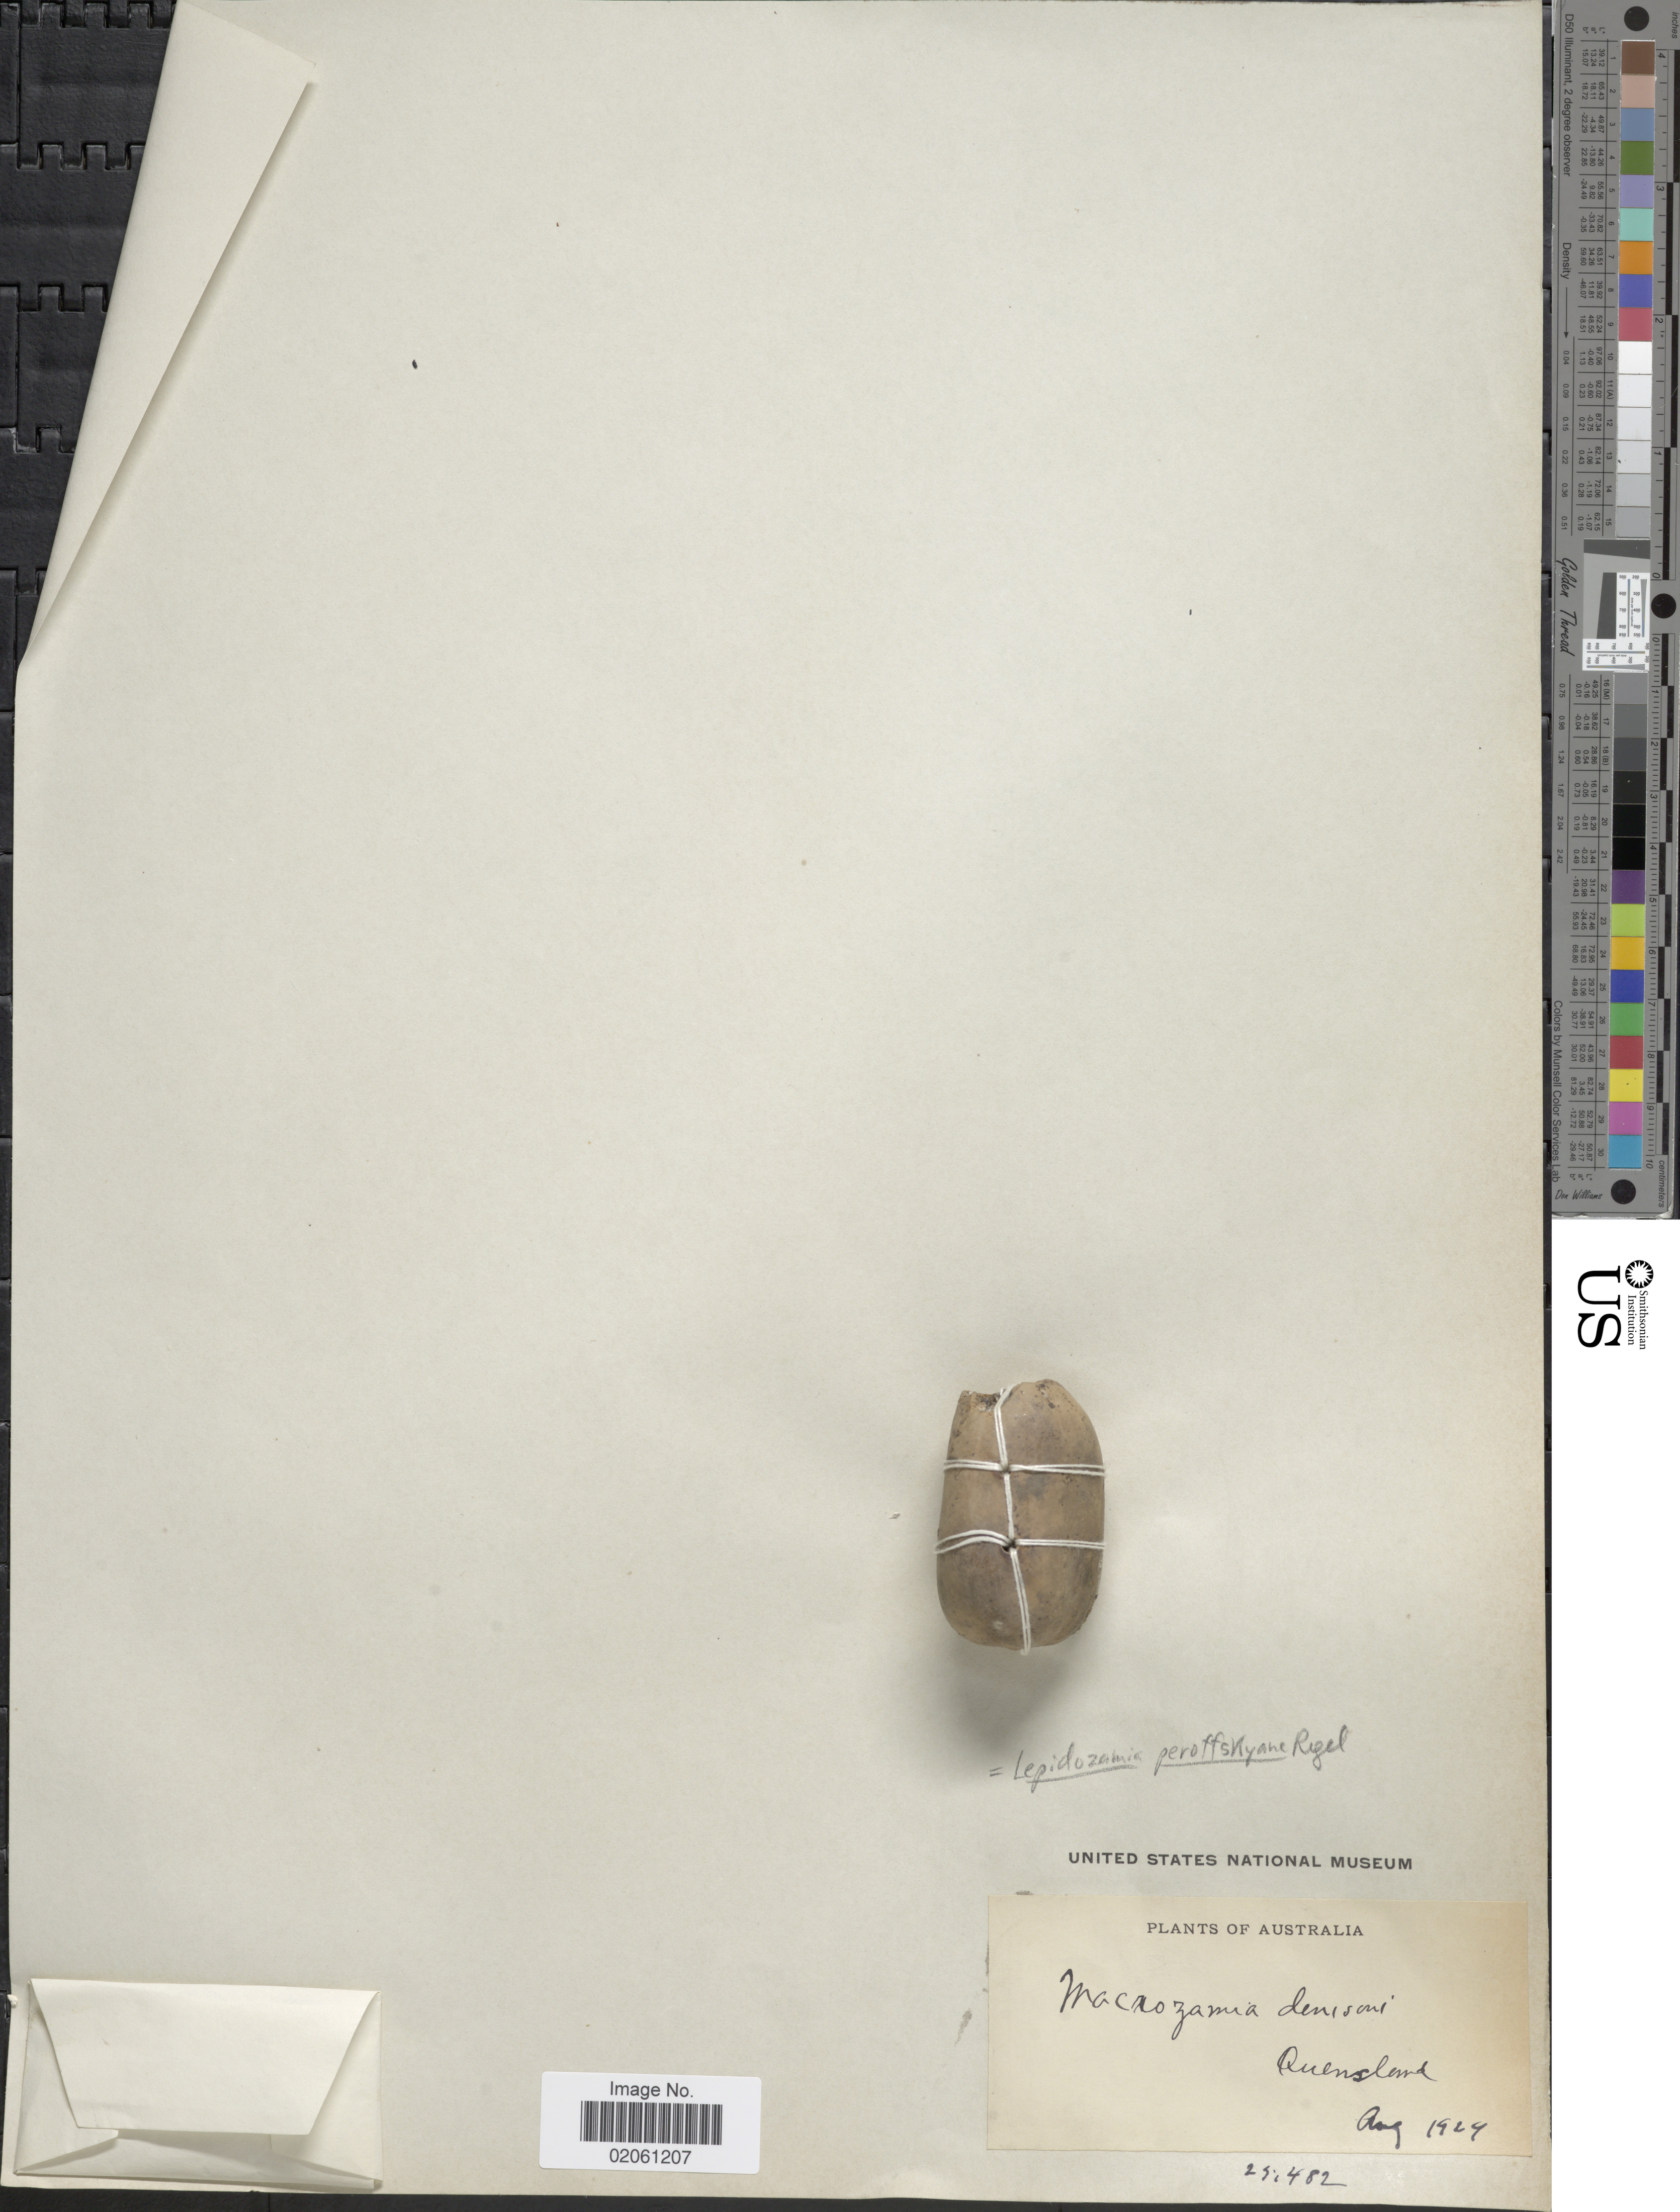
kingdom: Plantae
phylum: Tracheophyta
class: Cycadopsida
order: Cycadales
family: Zamiaceae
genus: Lepidozamia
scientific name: Lepidozamia peroffskyana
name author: Regel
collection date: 1924-08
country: Australia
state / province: Queensland